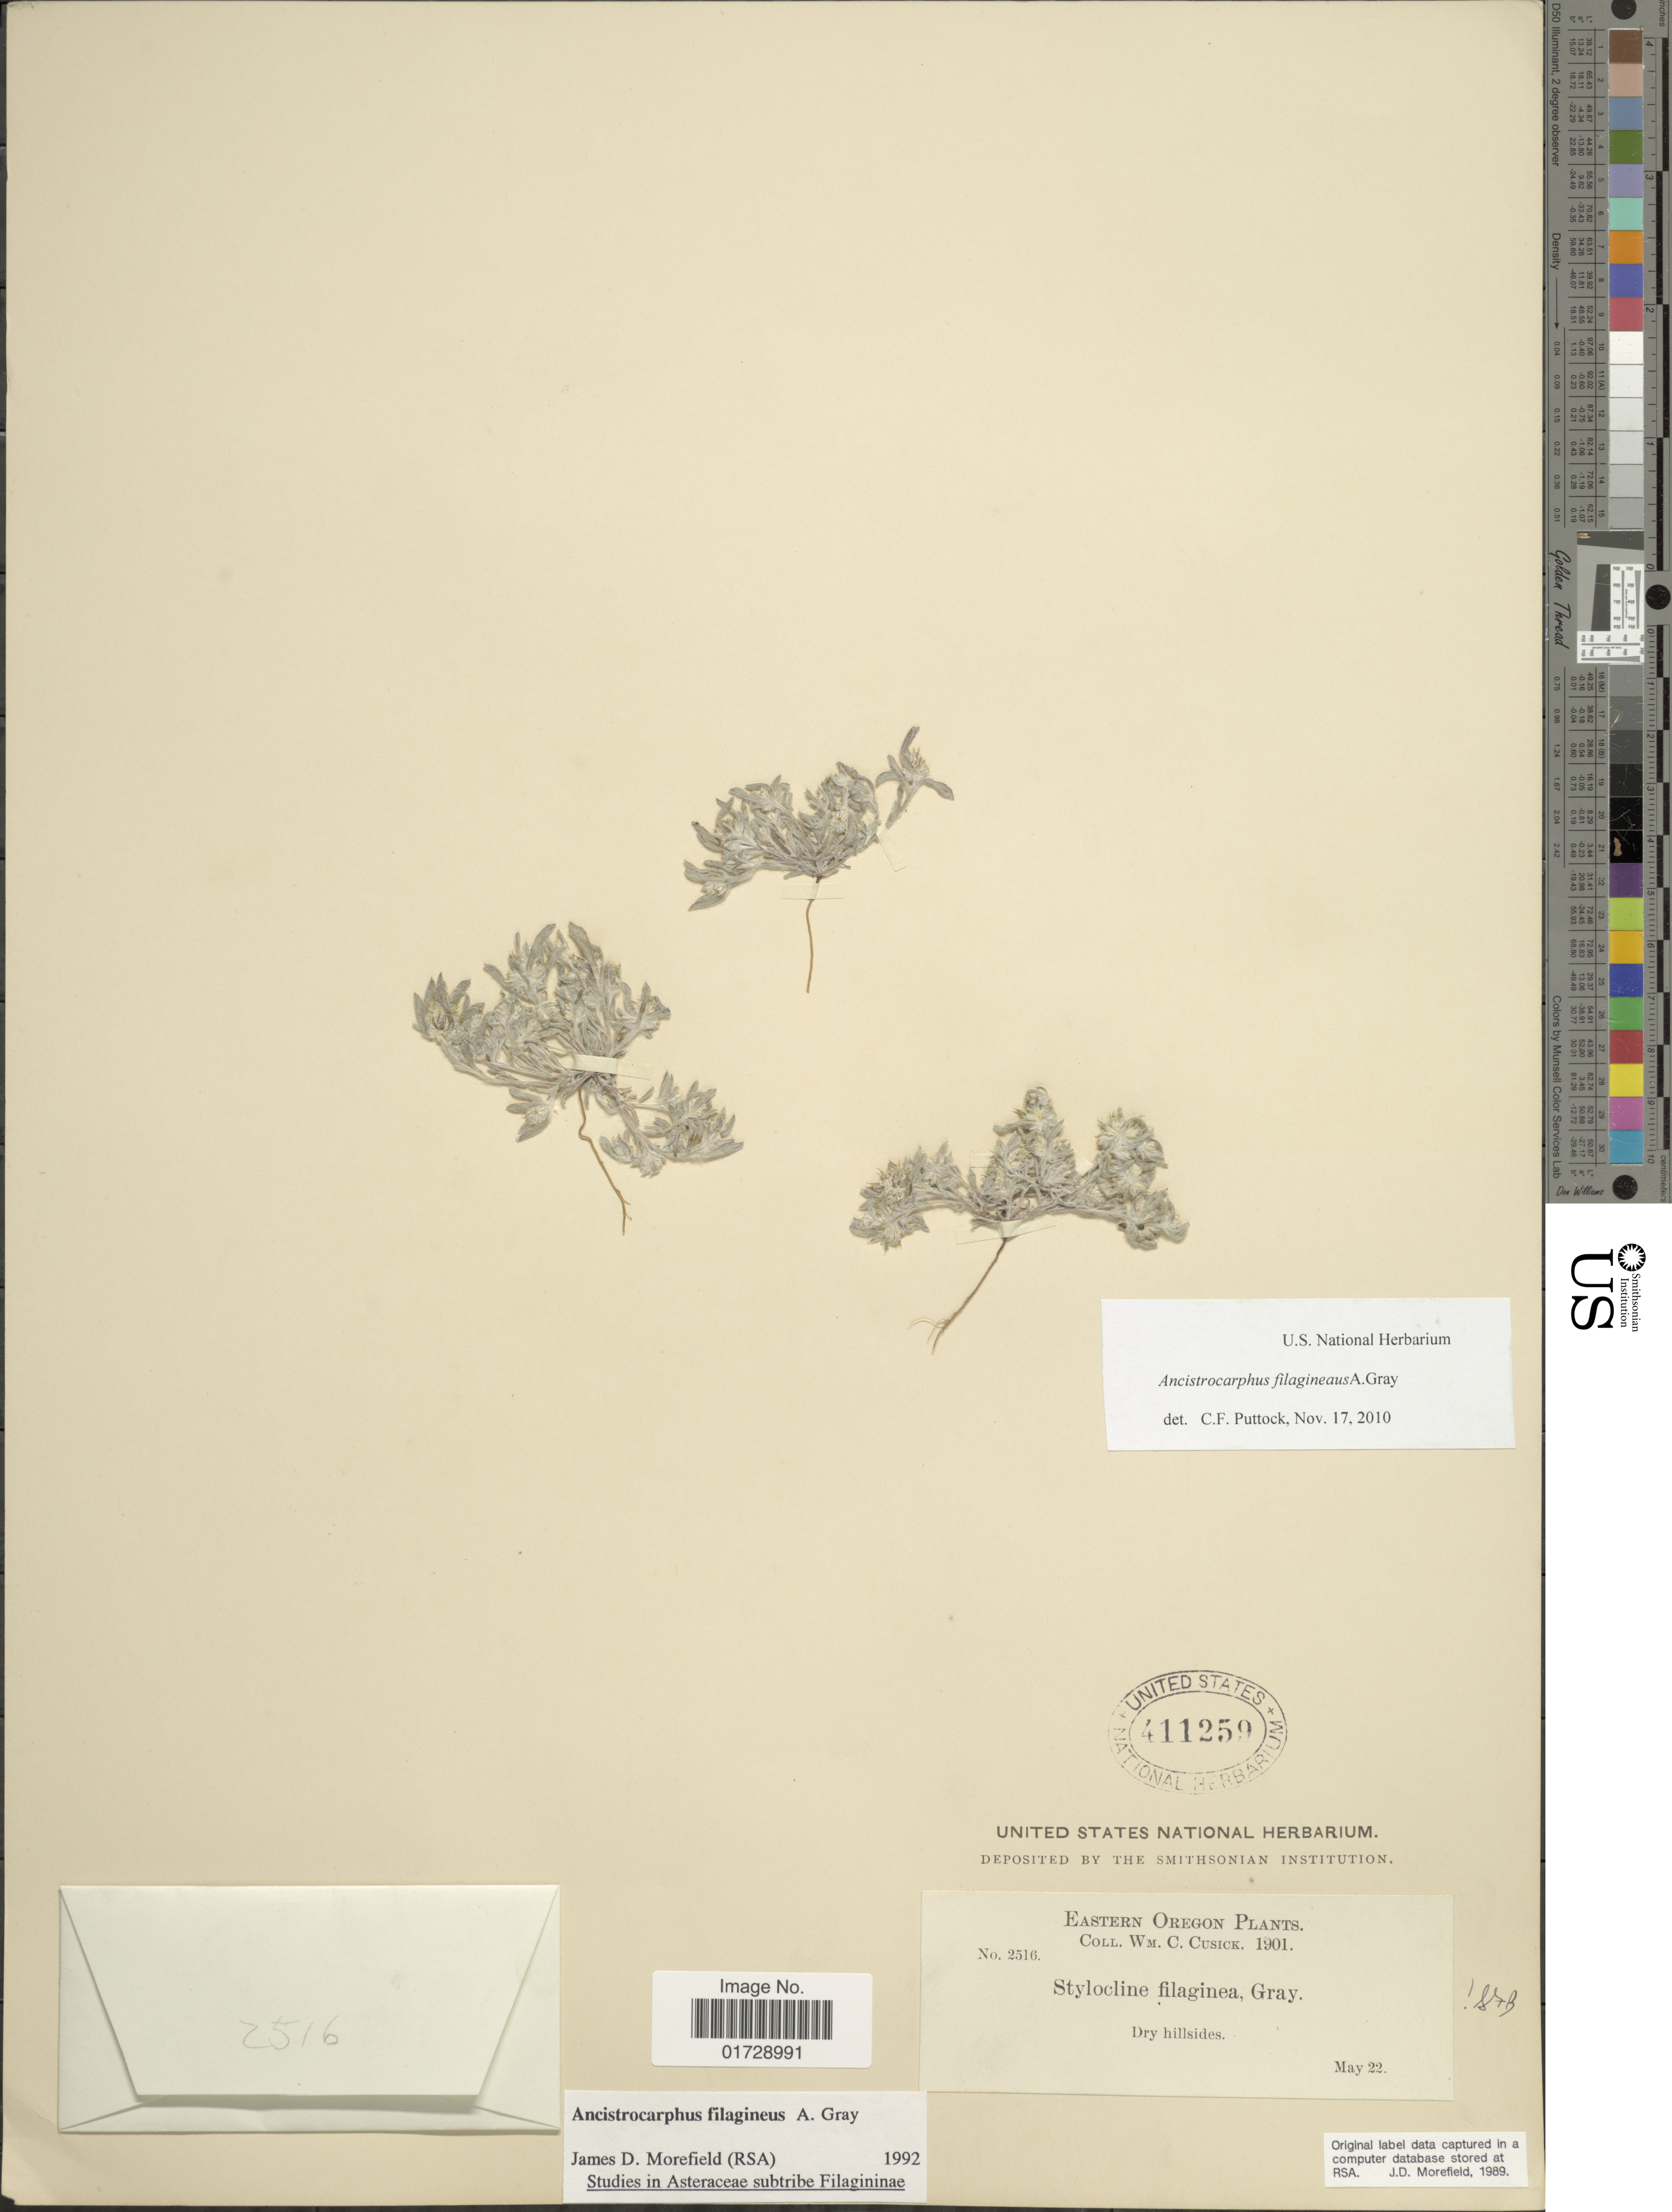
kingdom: Plantae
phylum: Tracheophyta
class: Magnoliopsida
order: Asterales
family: Asteraceae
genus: Stylocline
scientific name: Stylocline filaginea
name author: (A. Gray) A. Gray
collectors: W. C. Cusick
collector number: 2516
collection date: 1901-05-22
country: United States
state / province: Oregon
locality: Eastern Oregon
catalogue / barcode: US 411259